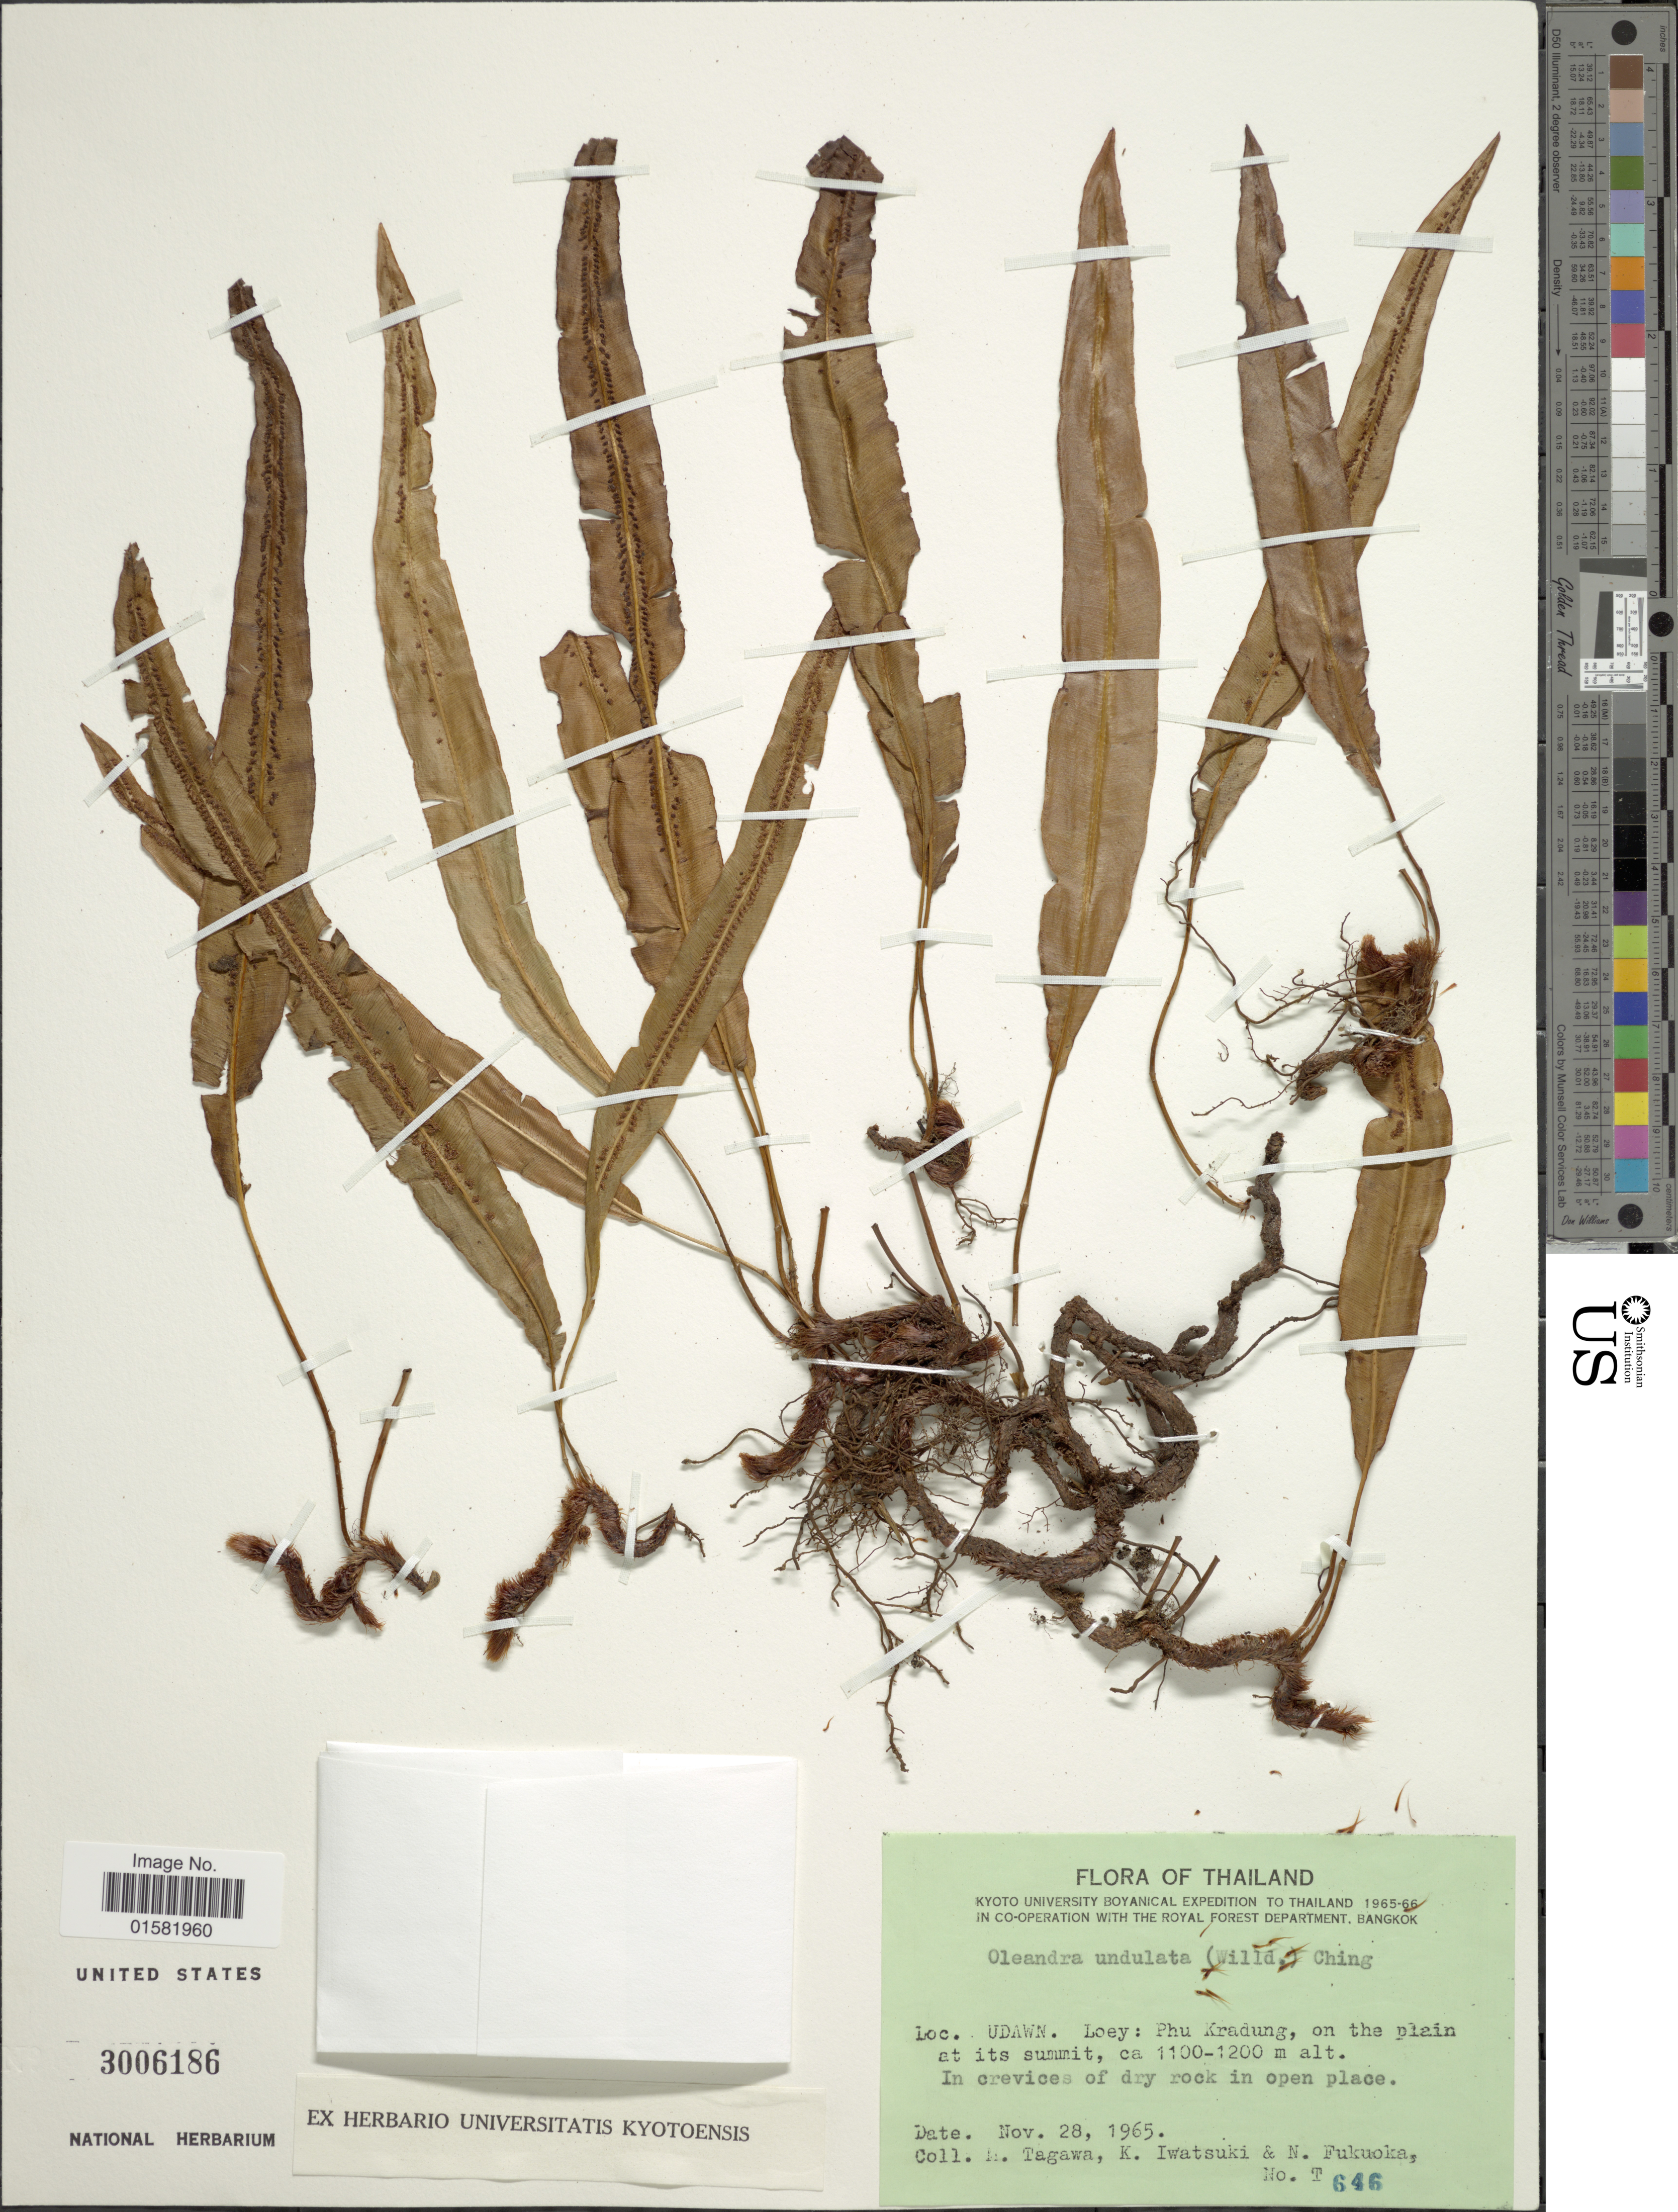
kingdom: Plantae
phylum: Tracheophyta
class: Polypodiopsida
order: Polypodiales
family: Oleandraceae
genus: Oleandra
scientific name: Oleandra undulata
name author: (Willd.) Ching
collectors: M. Tagawa, K. Iwatsuki & N. Fukuoka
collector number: T646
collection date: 1965-11-28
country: Thailand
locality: Thailand, Loc. Udawn. Loey: Phu Kradung, on the plain at its summit.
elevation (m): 1100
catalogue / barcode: US 3006186